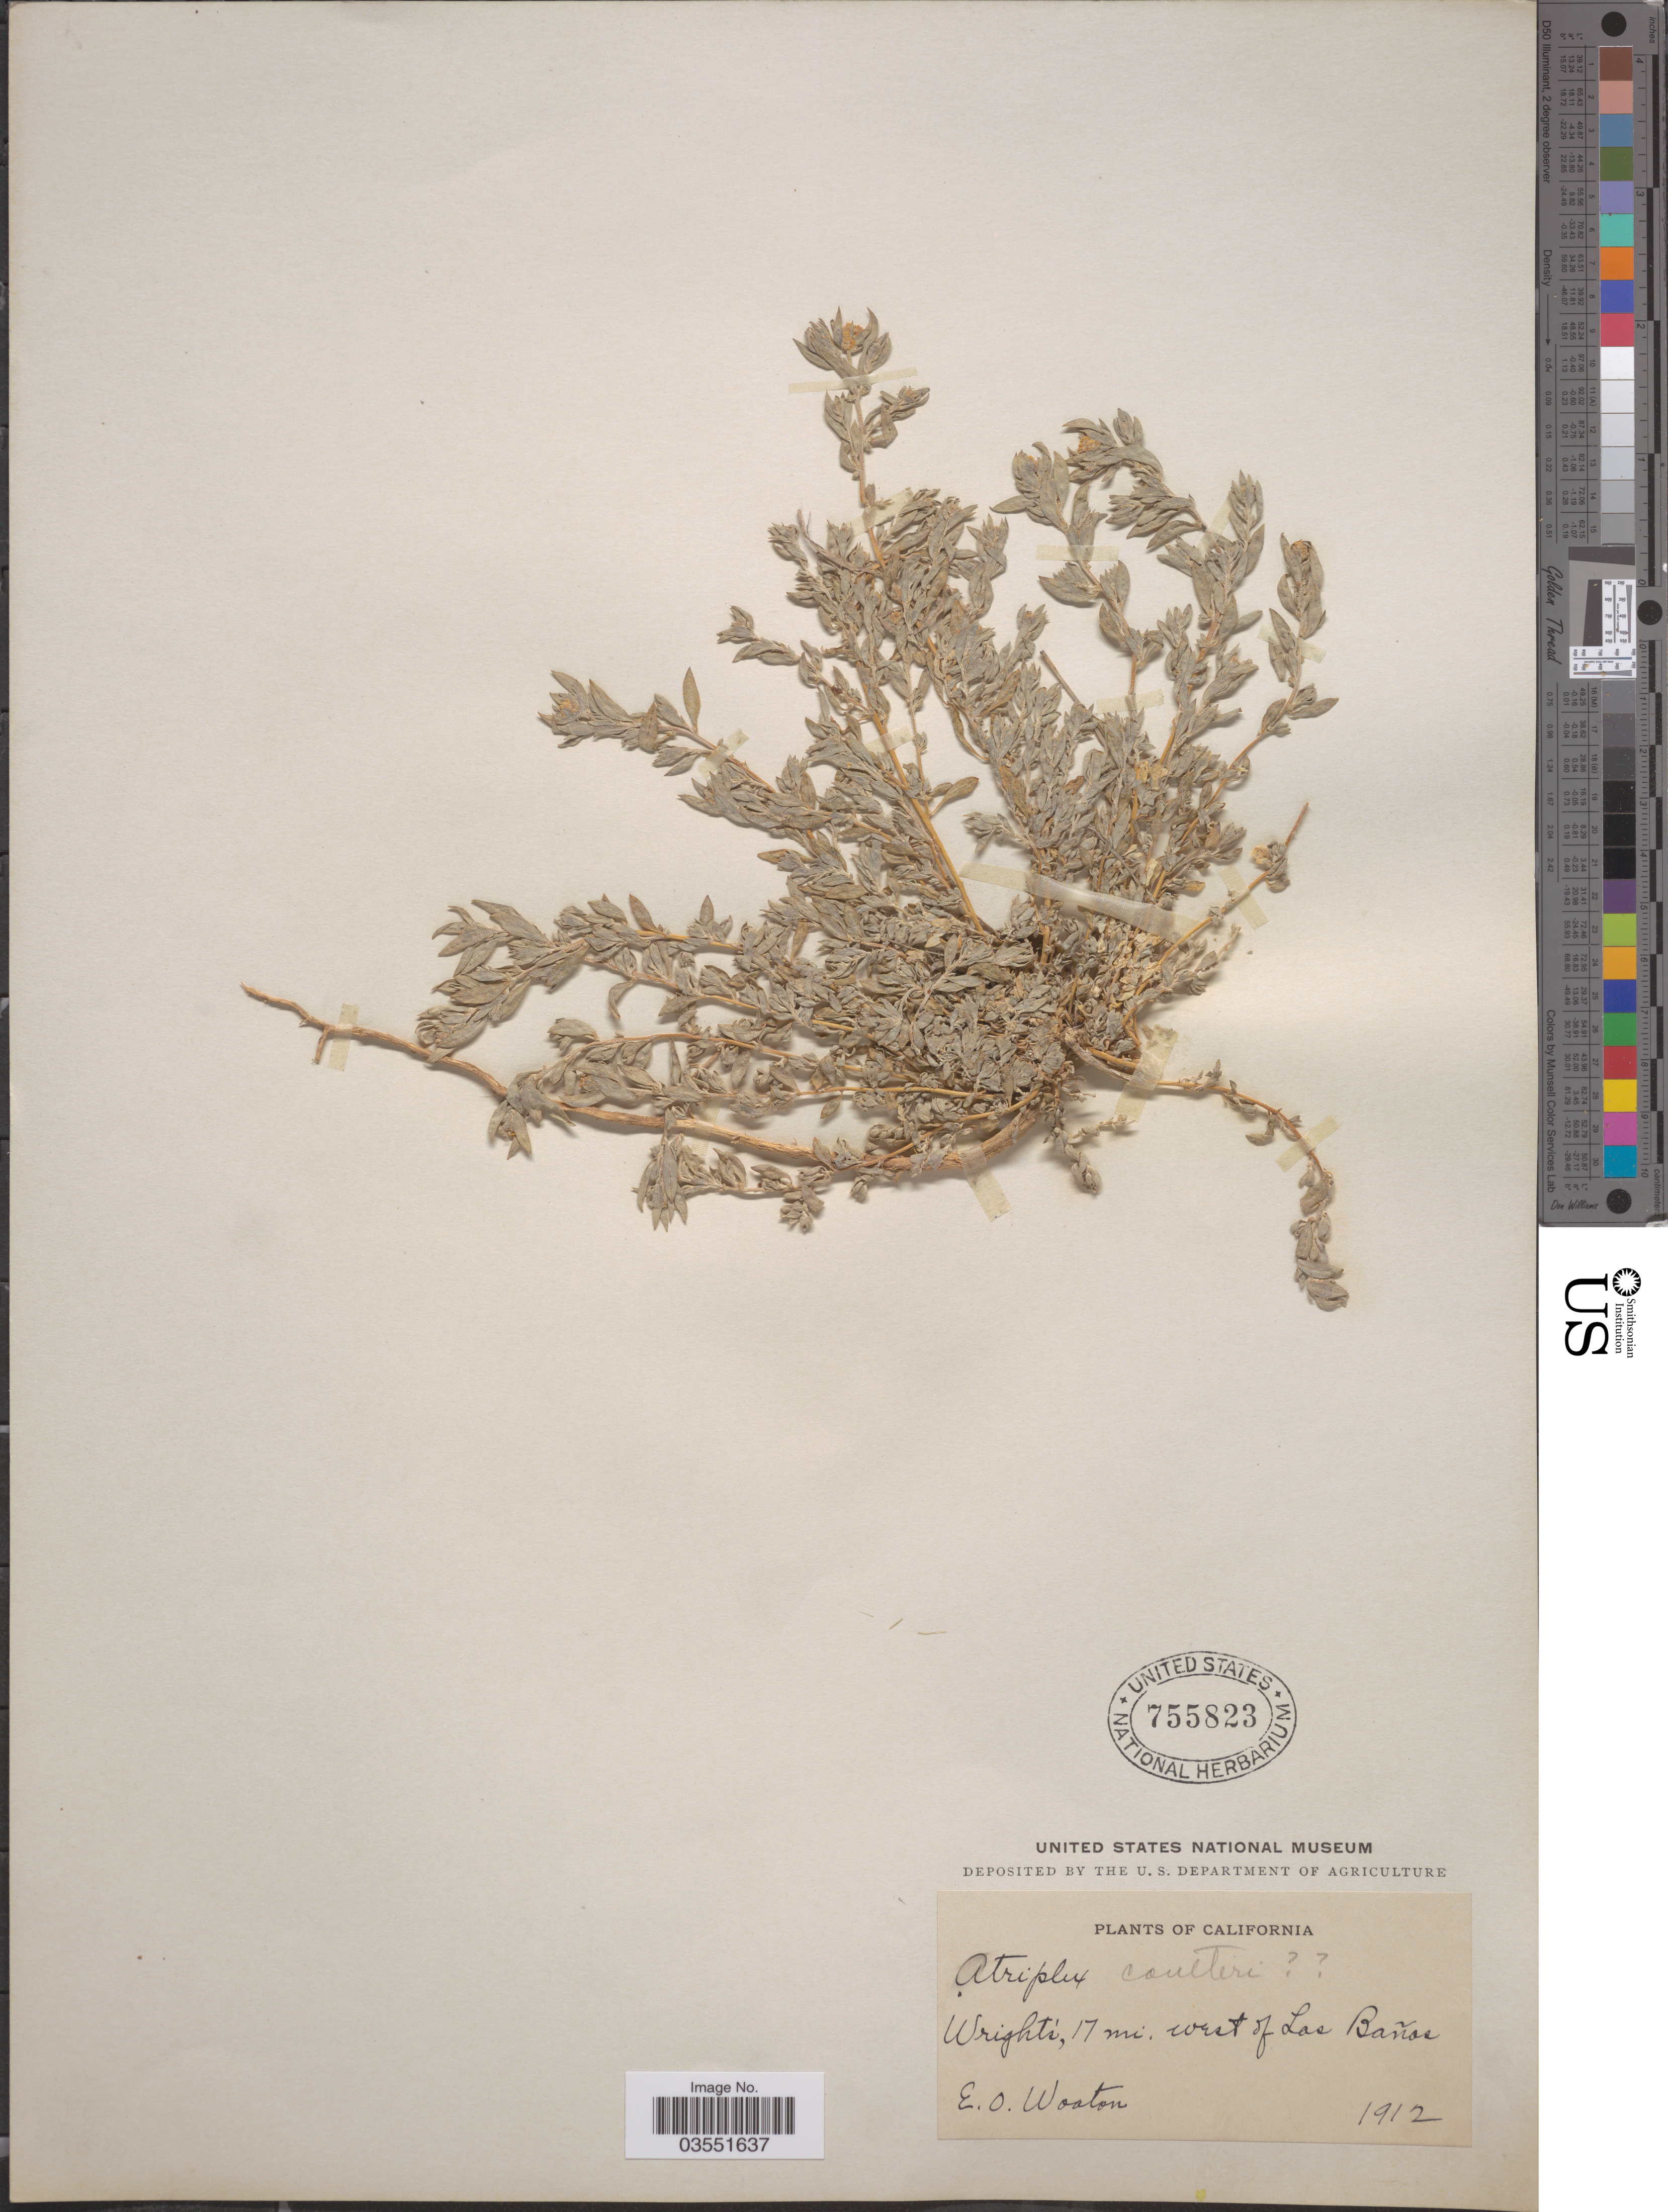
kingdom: Plantae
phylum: Tracheophyta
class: Magnoliopsida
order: Caryophyllales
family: Amaranthaceae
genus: Atriplex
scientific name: Atriplex coulteri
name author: (Moq.) D. Dietr.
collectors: E. O. Wooton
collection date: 1912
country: United States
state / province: California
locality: Wright's, 17 mi. west of Los Baños.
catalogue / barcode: US 755823